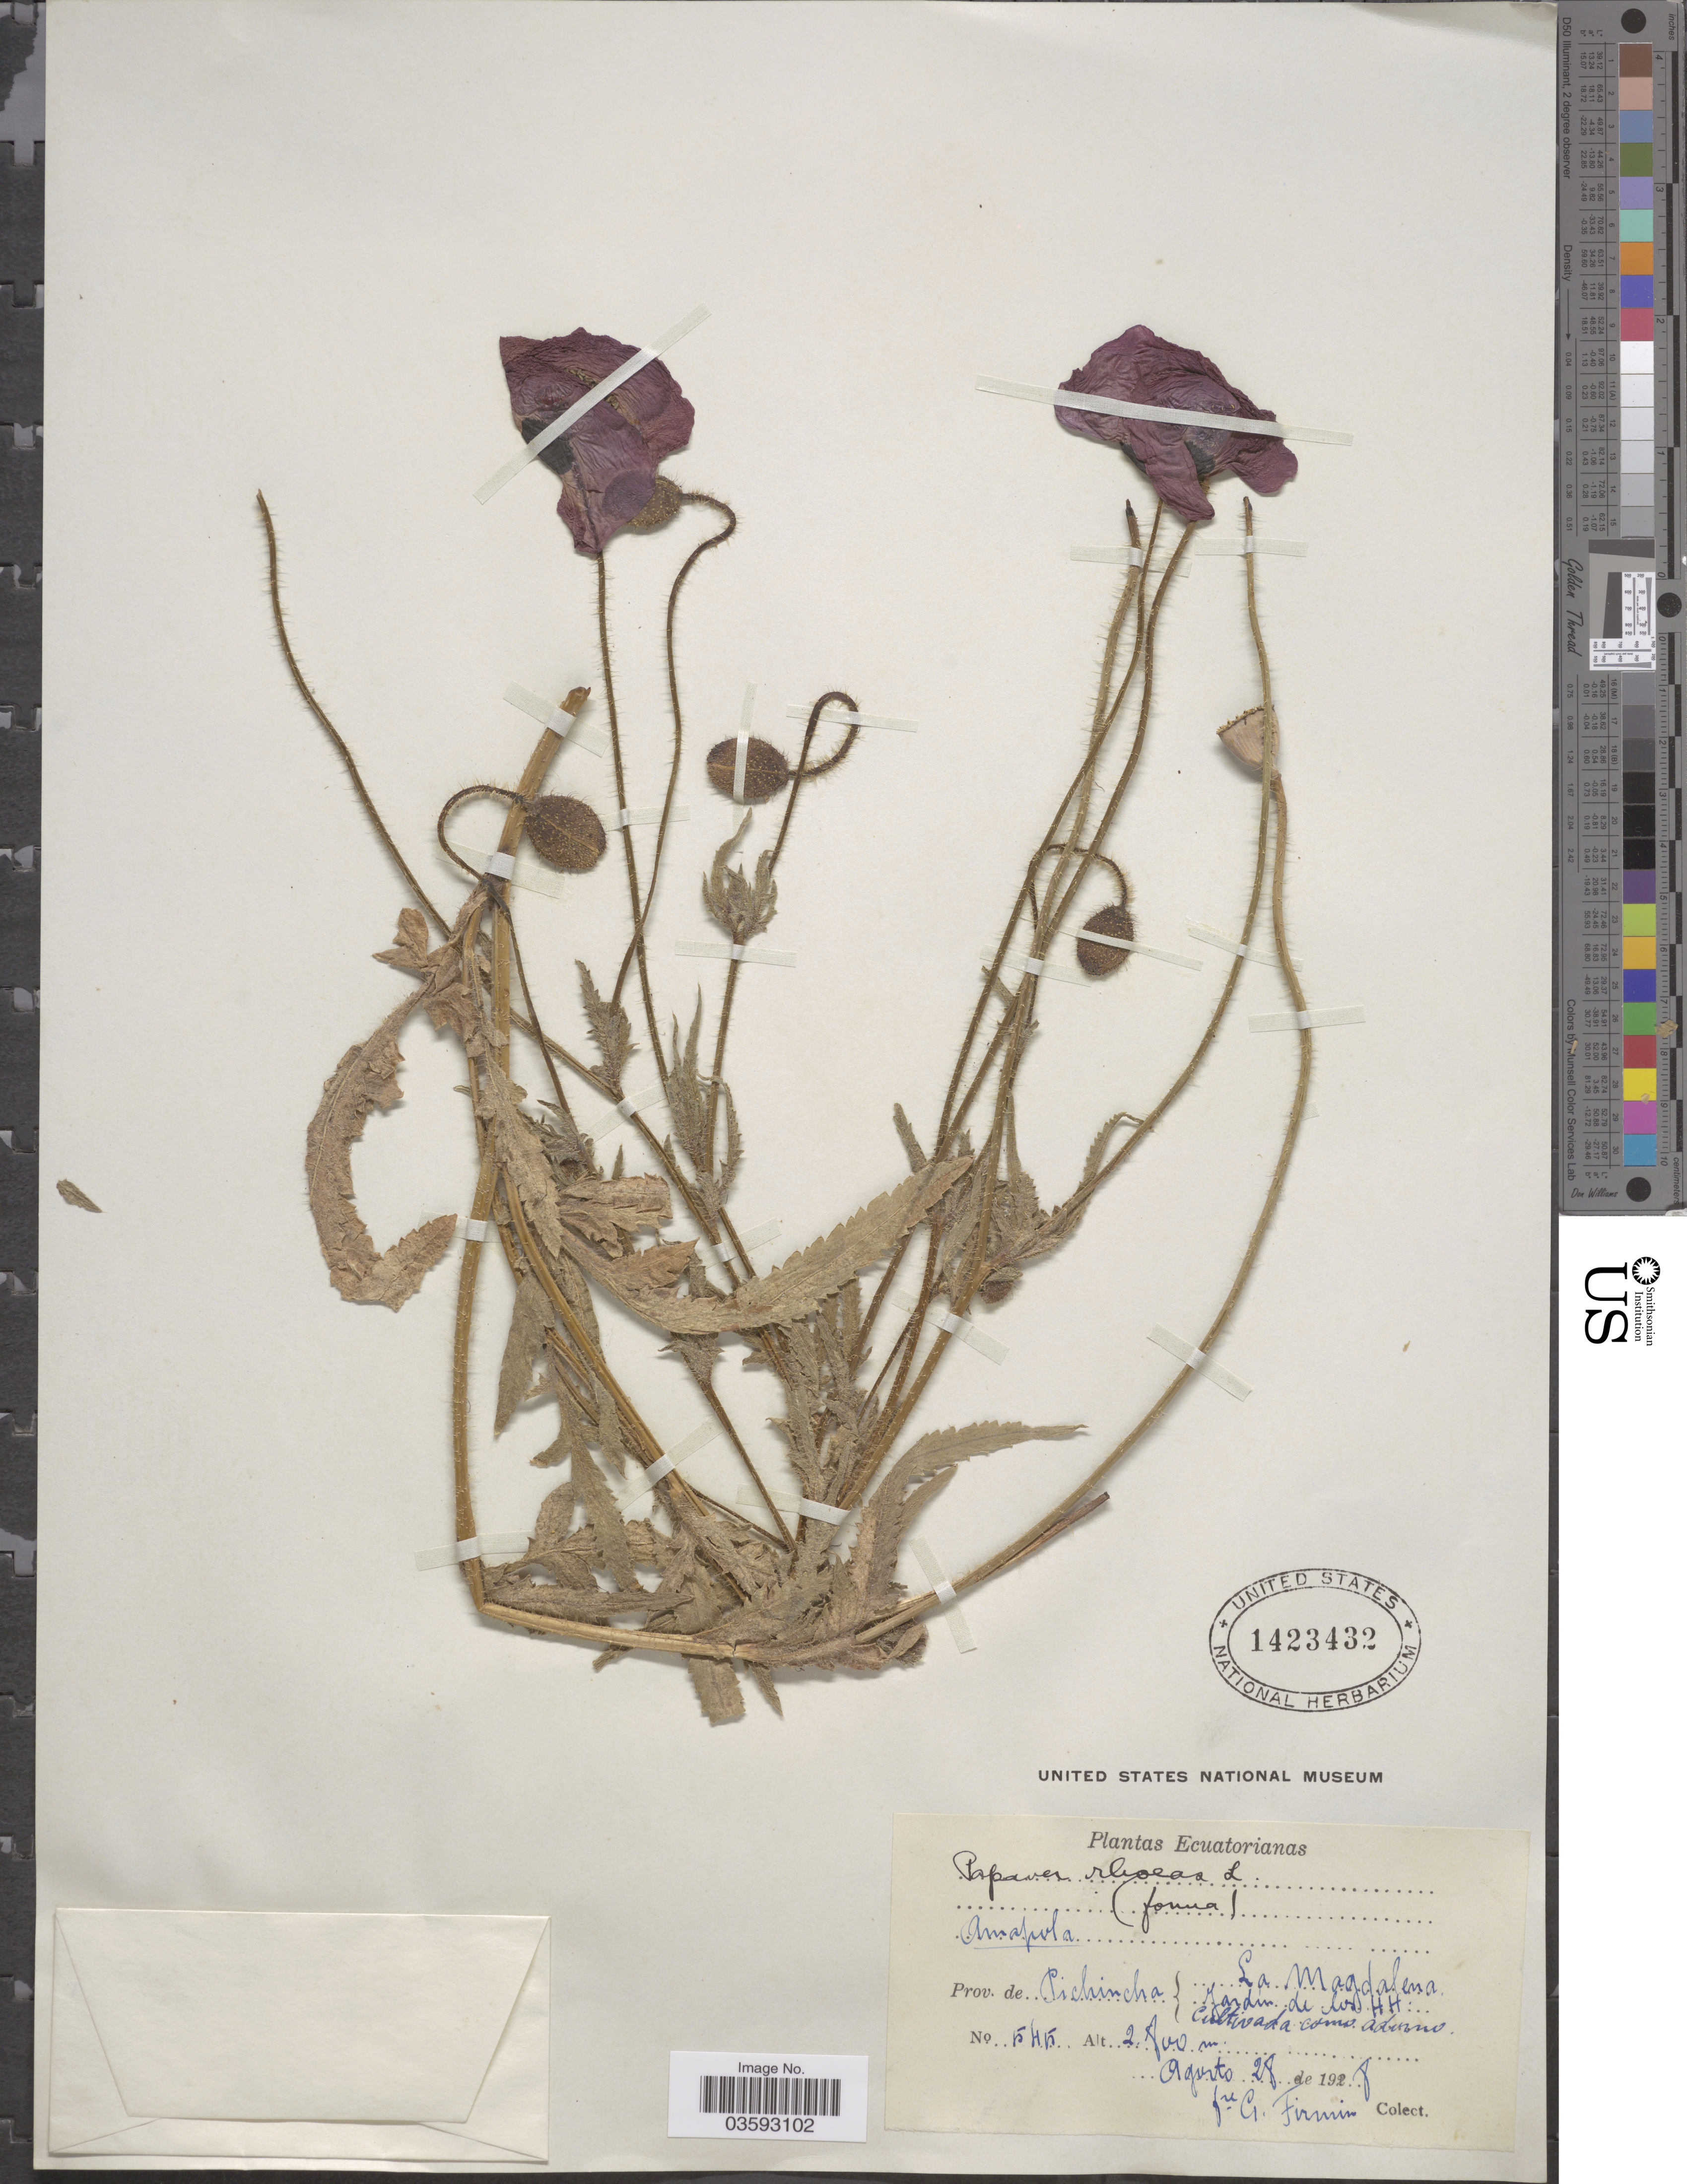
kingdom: Plantae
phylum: Tracheophyta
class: Magnoliopsida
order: Ranunculales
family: Papaveraceae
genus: Papaver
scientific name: Papaver rhoeas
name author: L.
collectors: F. Firmin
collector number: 545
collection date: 1928-08-28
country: Ecuador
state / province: Pichincha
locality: La Magdalena. Jardin de los HH.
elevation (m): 2800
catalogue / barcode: US 1423432